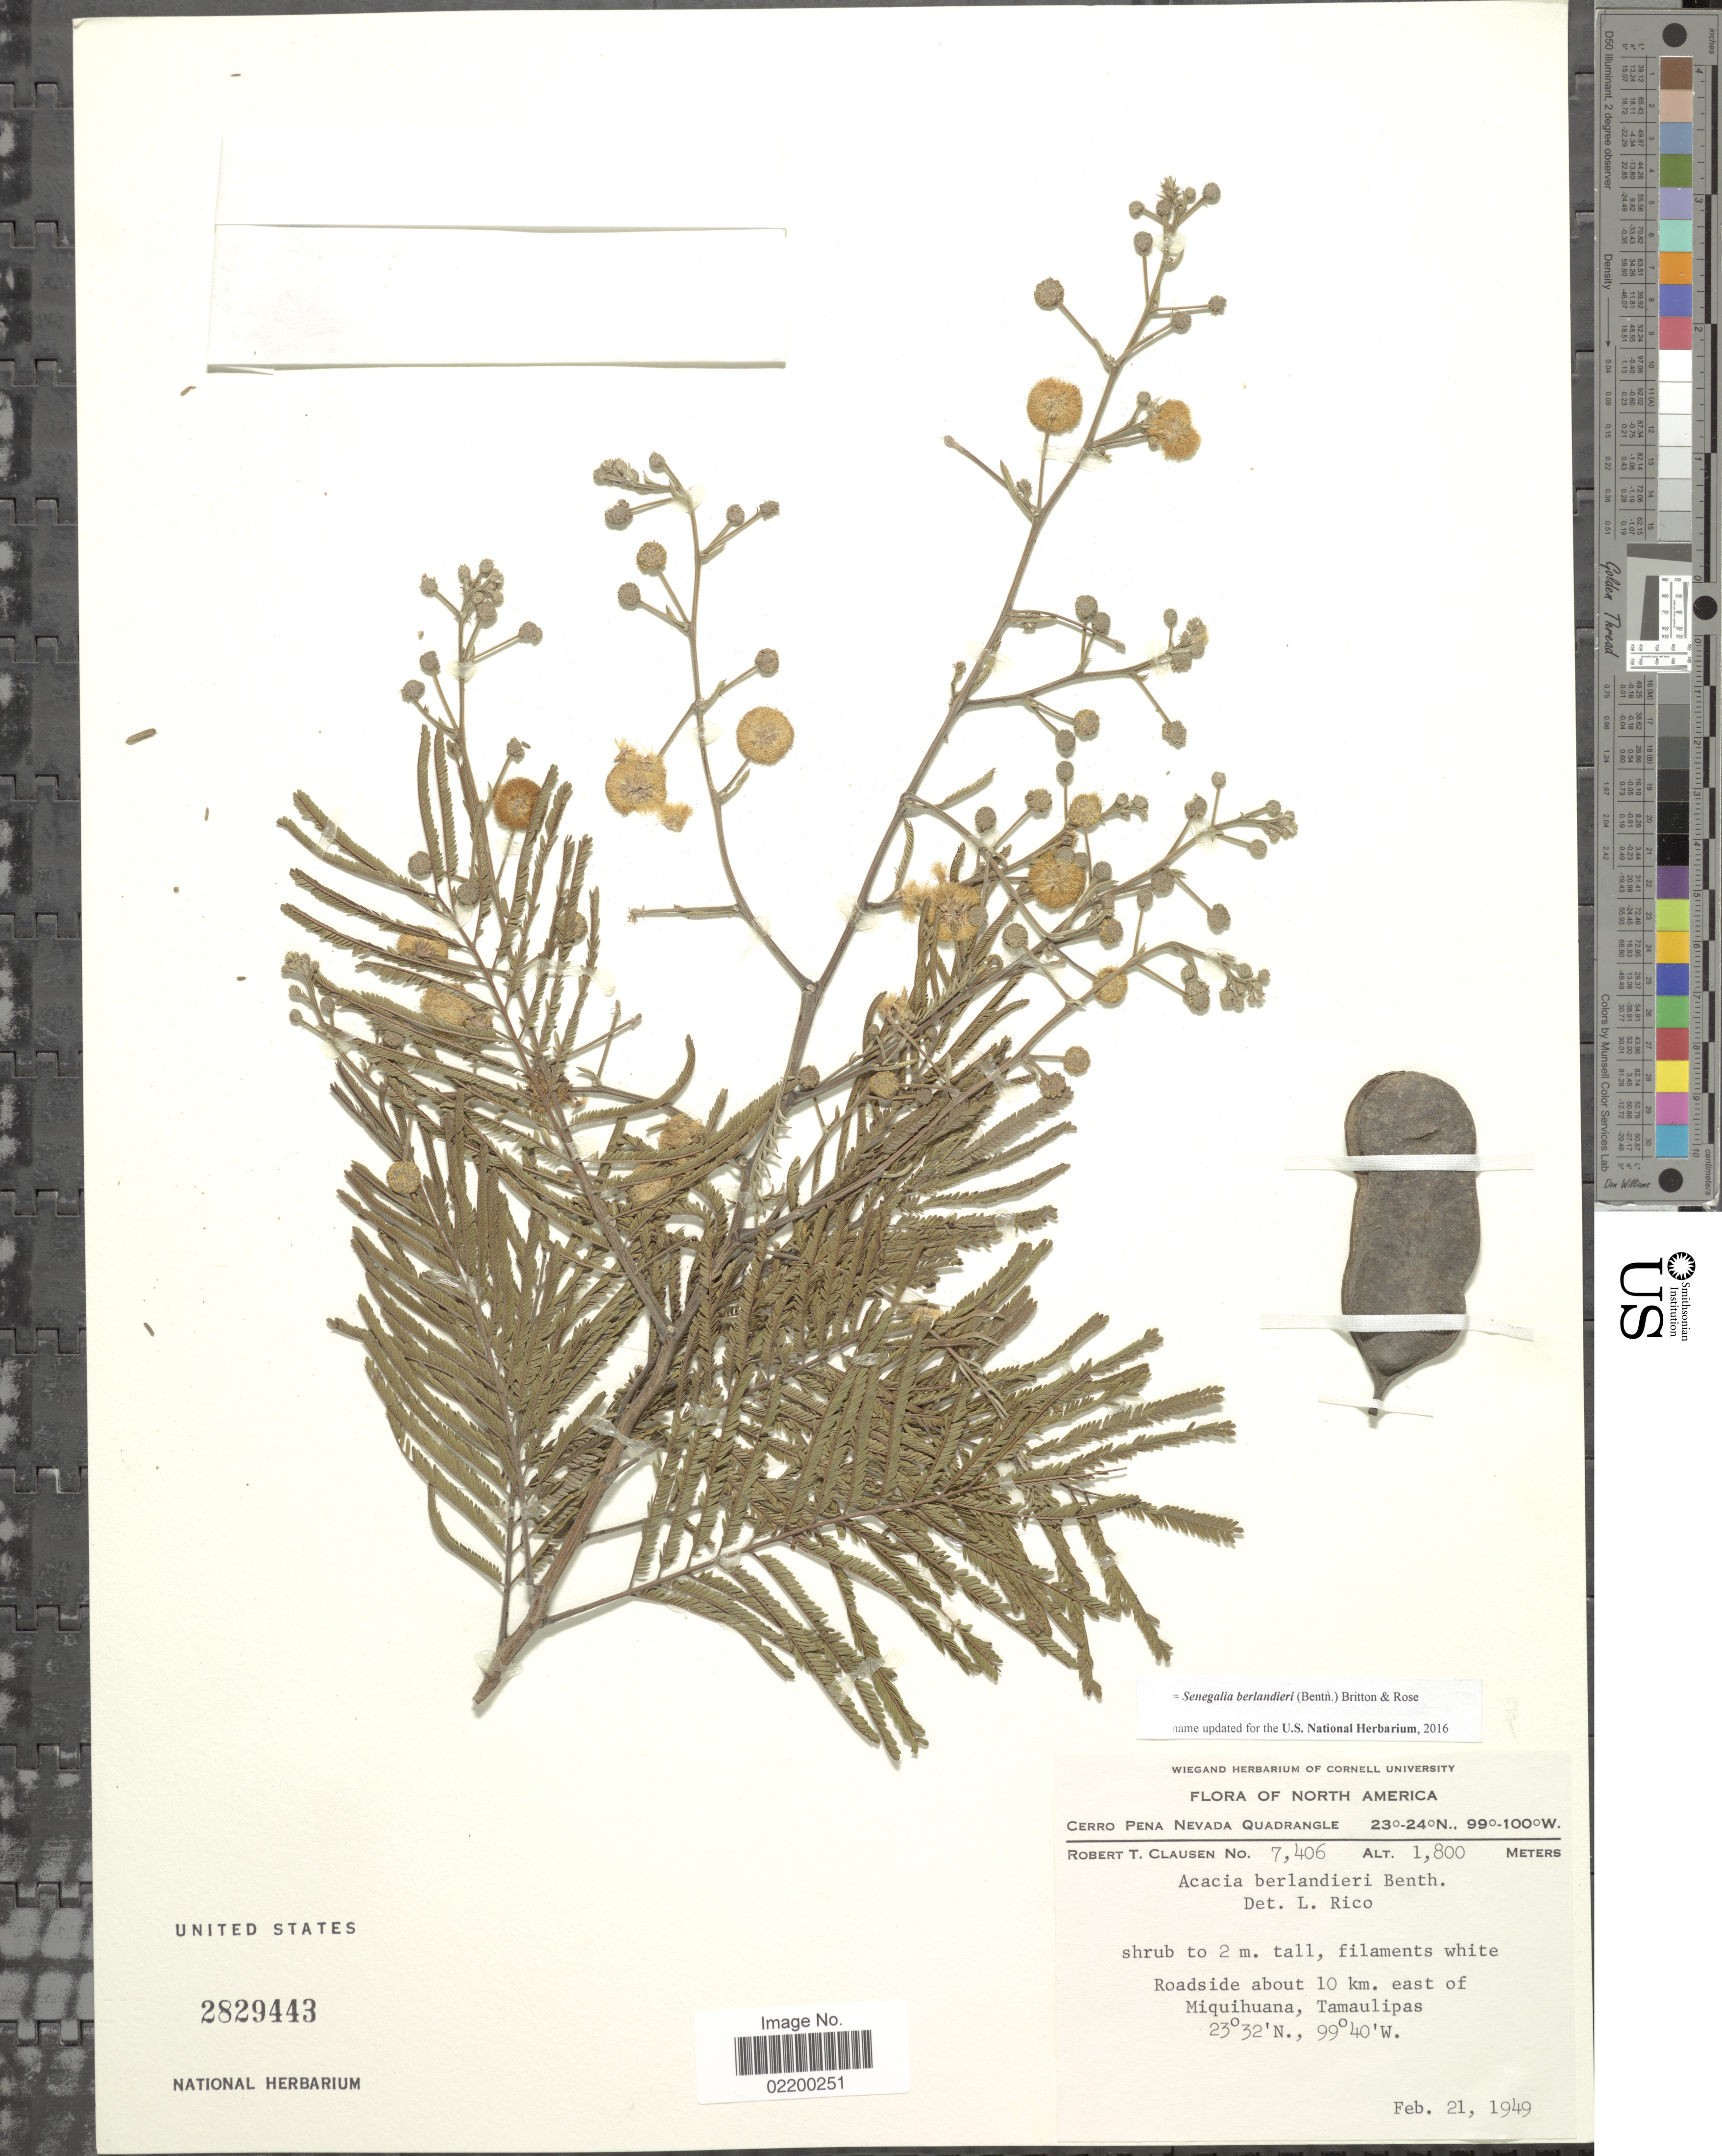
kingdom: Plantae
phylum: Tracheophyta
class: Magnoliopsida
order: Fabales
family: Fabaceae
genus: Senegalia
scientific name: Senegalia berlandieri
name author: (Benth.) Britton & Rose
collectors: R. T. Clausen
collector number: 7406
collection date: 1949-02-21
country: Mexico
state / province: Tamaulipas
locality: Cerro Pena Nevada Quadrangle, Roadside about 10 km east of Miquihuana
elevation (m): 1800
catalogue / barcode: US 2829443